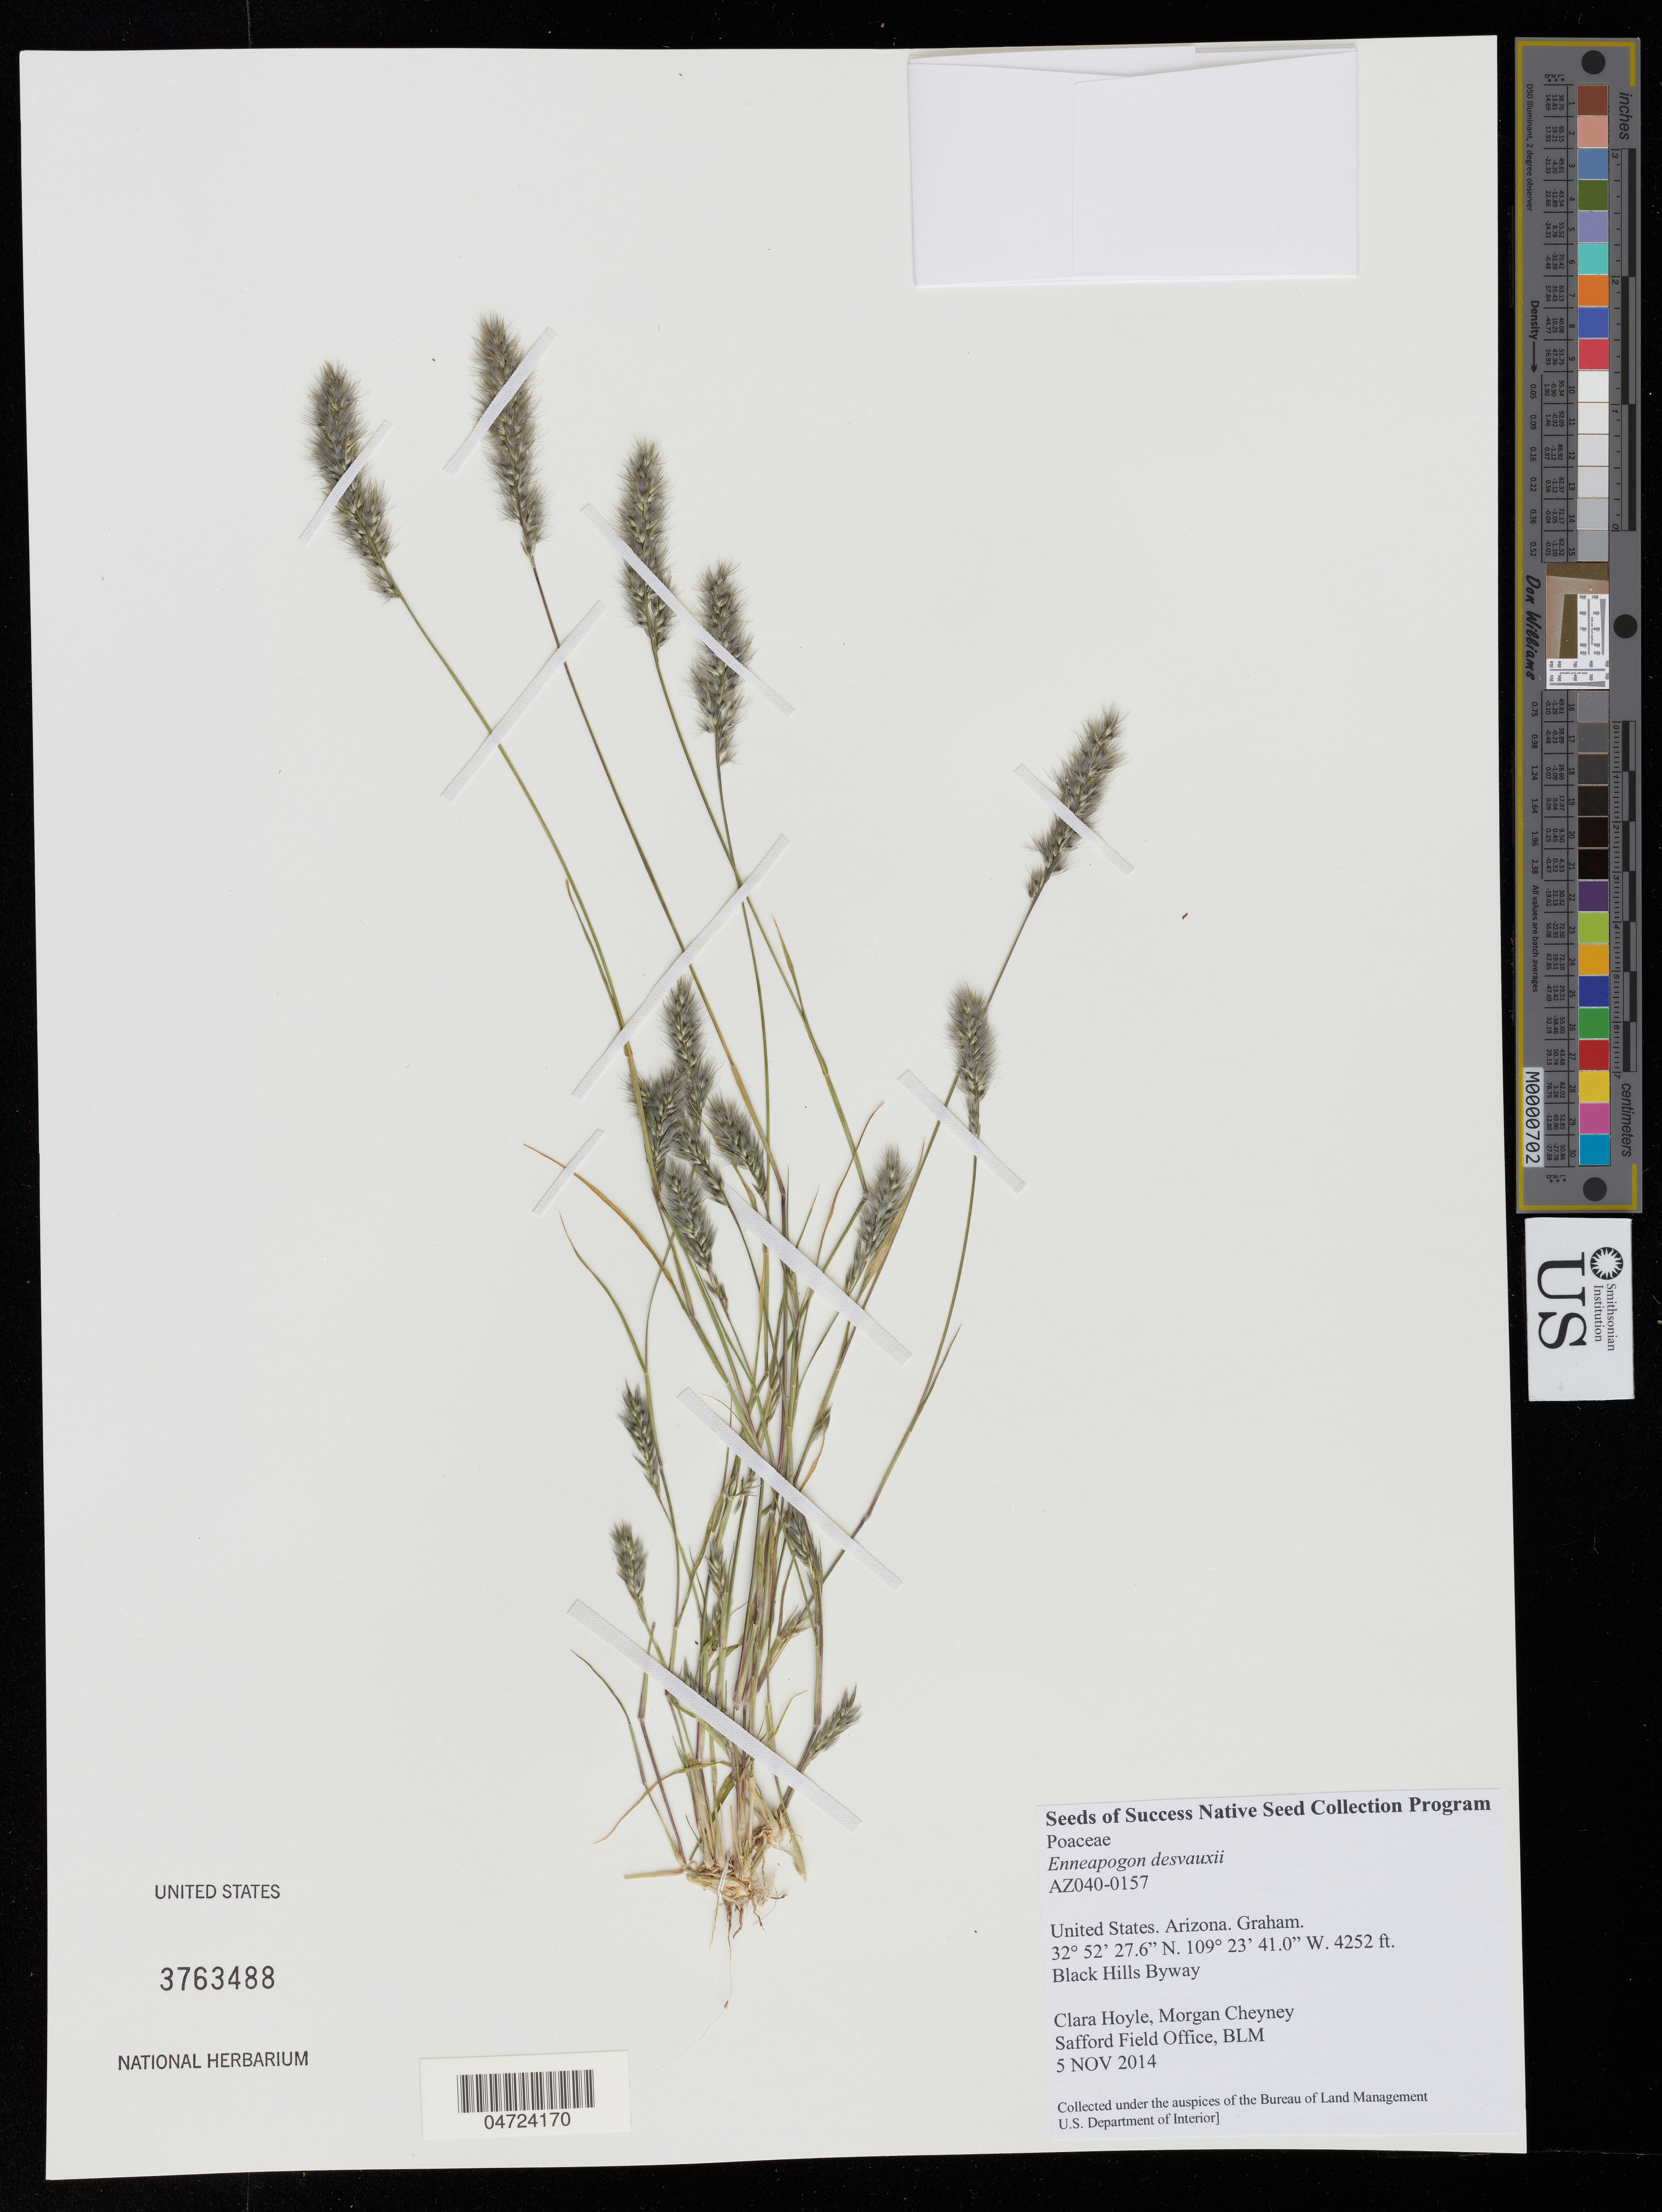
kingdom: Plantae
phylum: Tracheophyta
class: Liliopsida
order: Poales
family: Poaceae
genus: Enneapogon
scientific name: Enneapogon desvauxii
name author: P. Beauv.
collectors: C. Hoyle & M. Cheyney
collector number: AZ040-0157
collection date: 2014-11-05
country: United States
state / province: Arizona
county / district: Graham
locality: Graham. Black Hills Byway.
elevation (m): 1296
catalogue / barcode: US 3763488